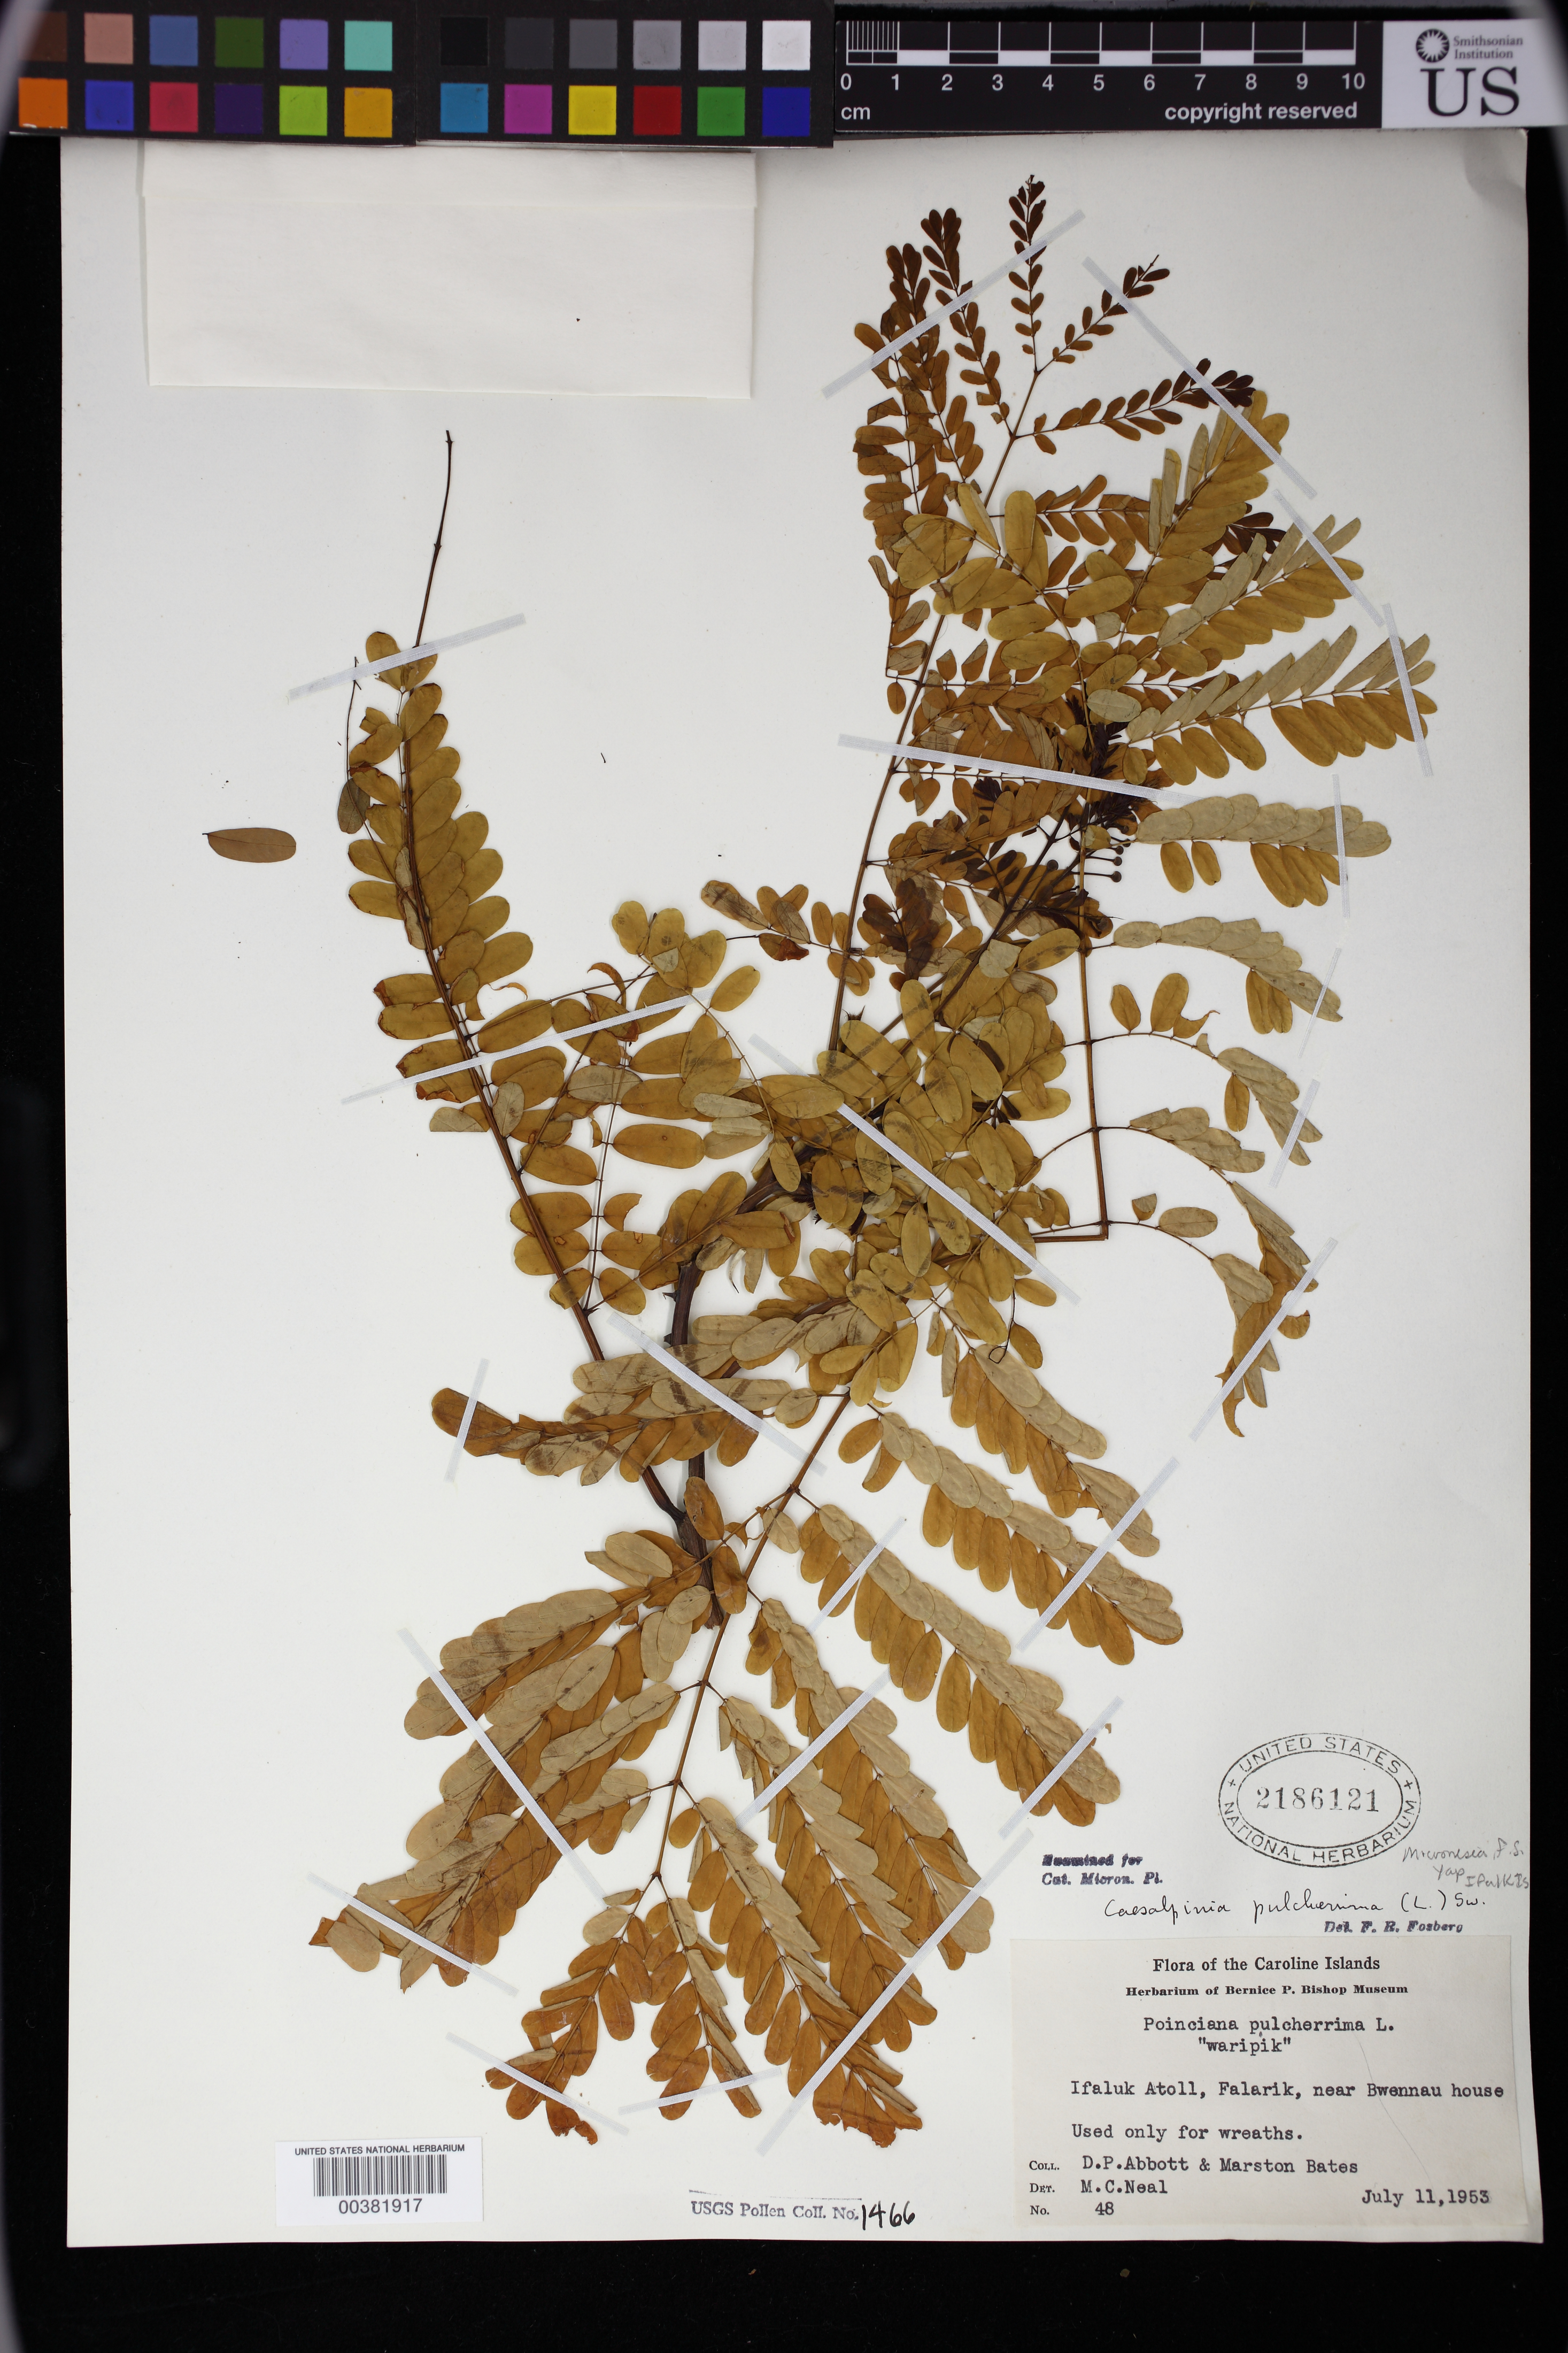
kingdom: Plantae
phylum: Tracheophyta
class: Magnoliopsida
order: Fabales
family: Fabaceae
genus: Caesalpinia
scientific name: Caesalpinia pulcherrima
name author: (L.) Sw.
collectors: D. P. Abbott & M. Bates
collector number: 48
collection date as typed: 11 Jul 1953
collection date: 1953-07-11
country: Micronesia, Federated States of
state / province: Yap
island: Ifalik (Ifaluk) Atoll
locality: Ifaluk atoll, falarik, near bwennau house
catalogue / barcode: US 2186121